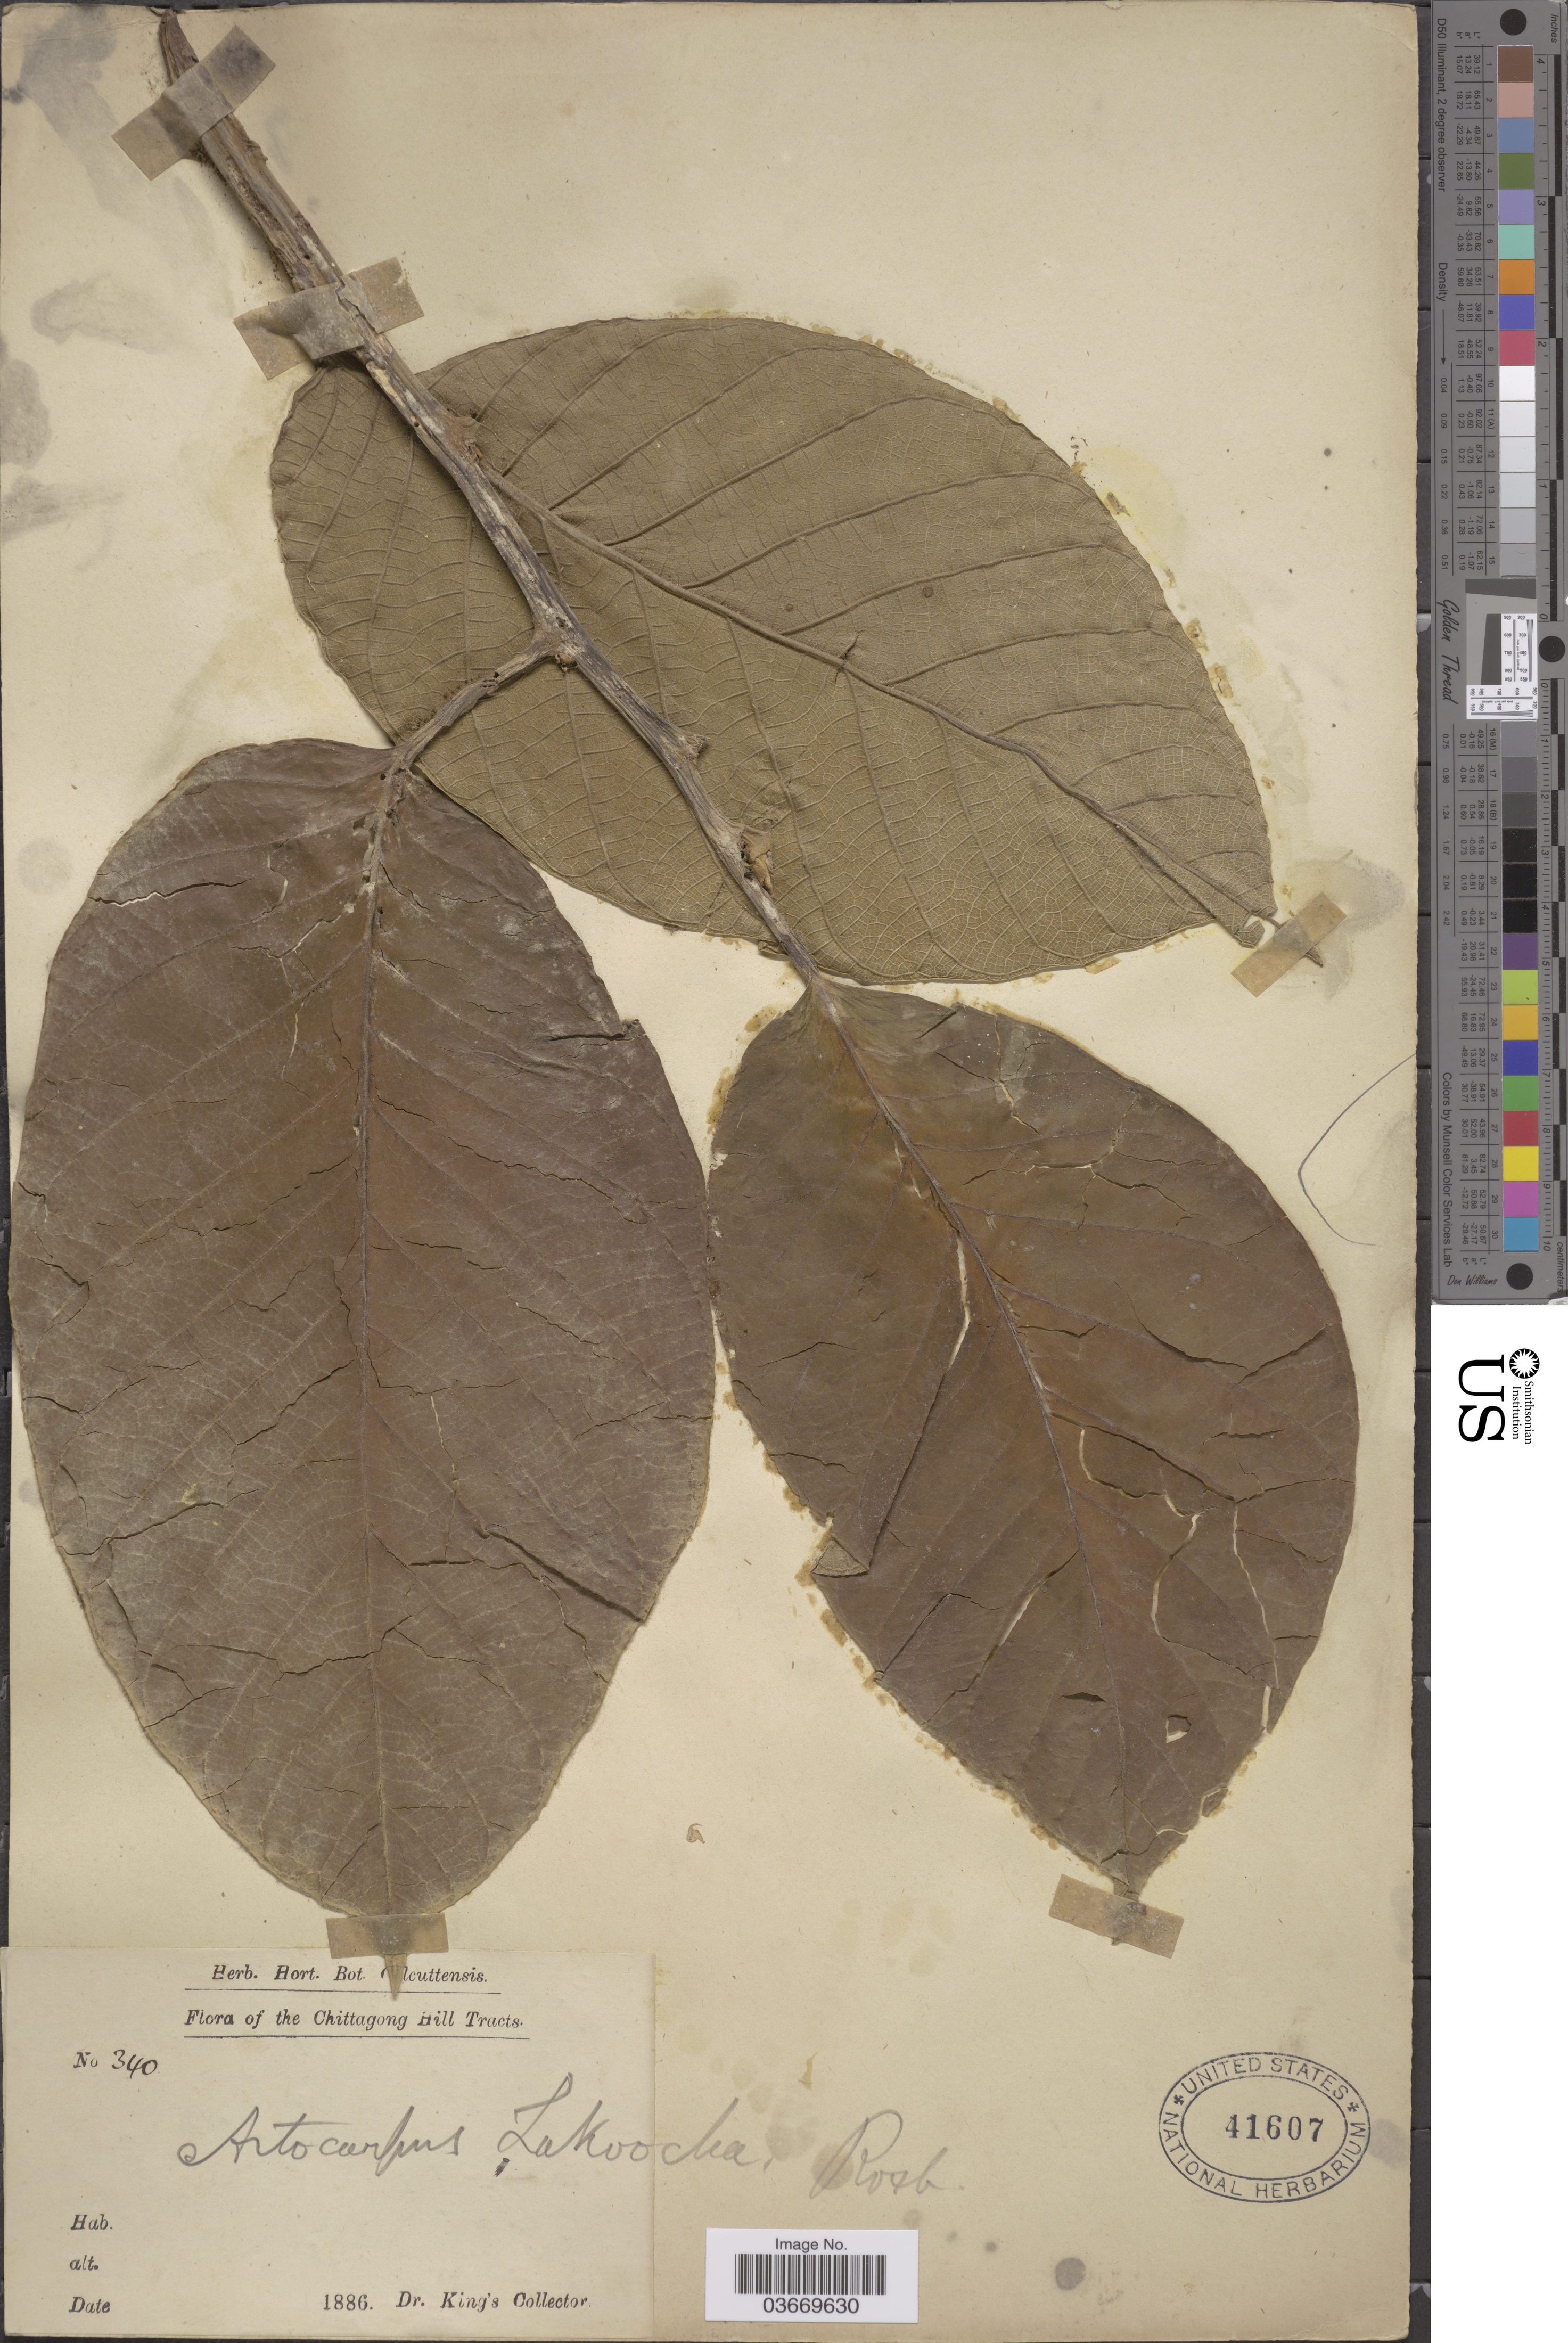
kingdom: Plantae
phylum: Tracheophyta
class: Magnoliopsida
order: Rosales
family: Moraceae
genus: Artocarpus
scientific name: Artocarpus lakoocha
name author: Wall. ex Roxb.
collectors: Dr. King's collector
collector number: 340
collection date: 1886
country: Bangladesh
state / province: Chittagong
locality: Chittagong Hill Tracts.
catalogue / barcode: US 41607